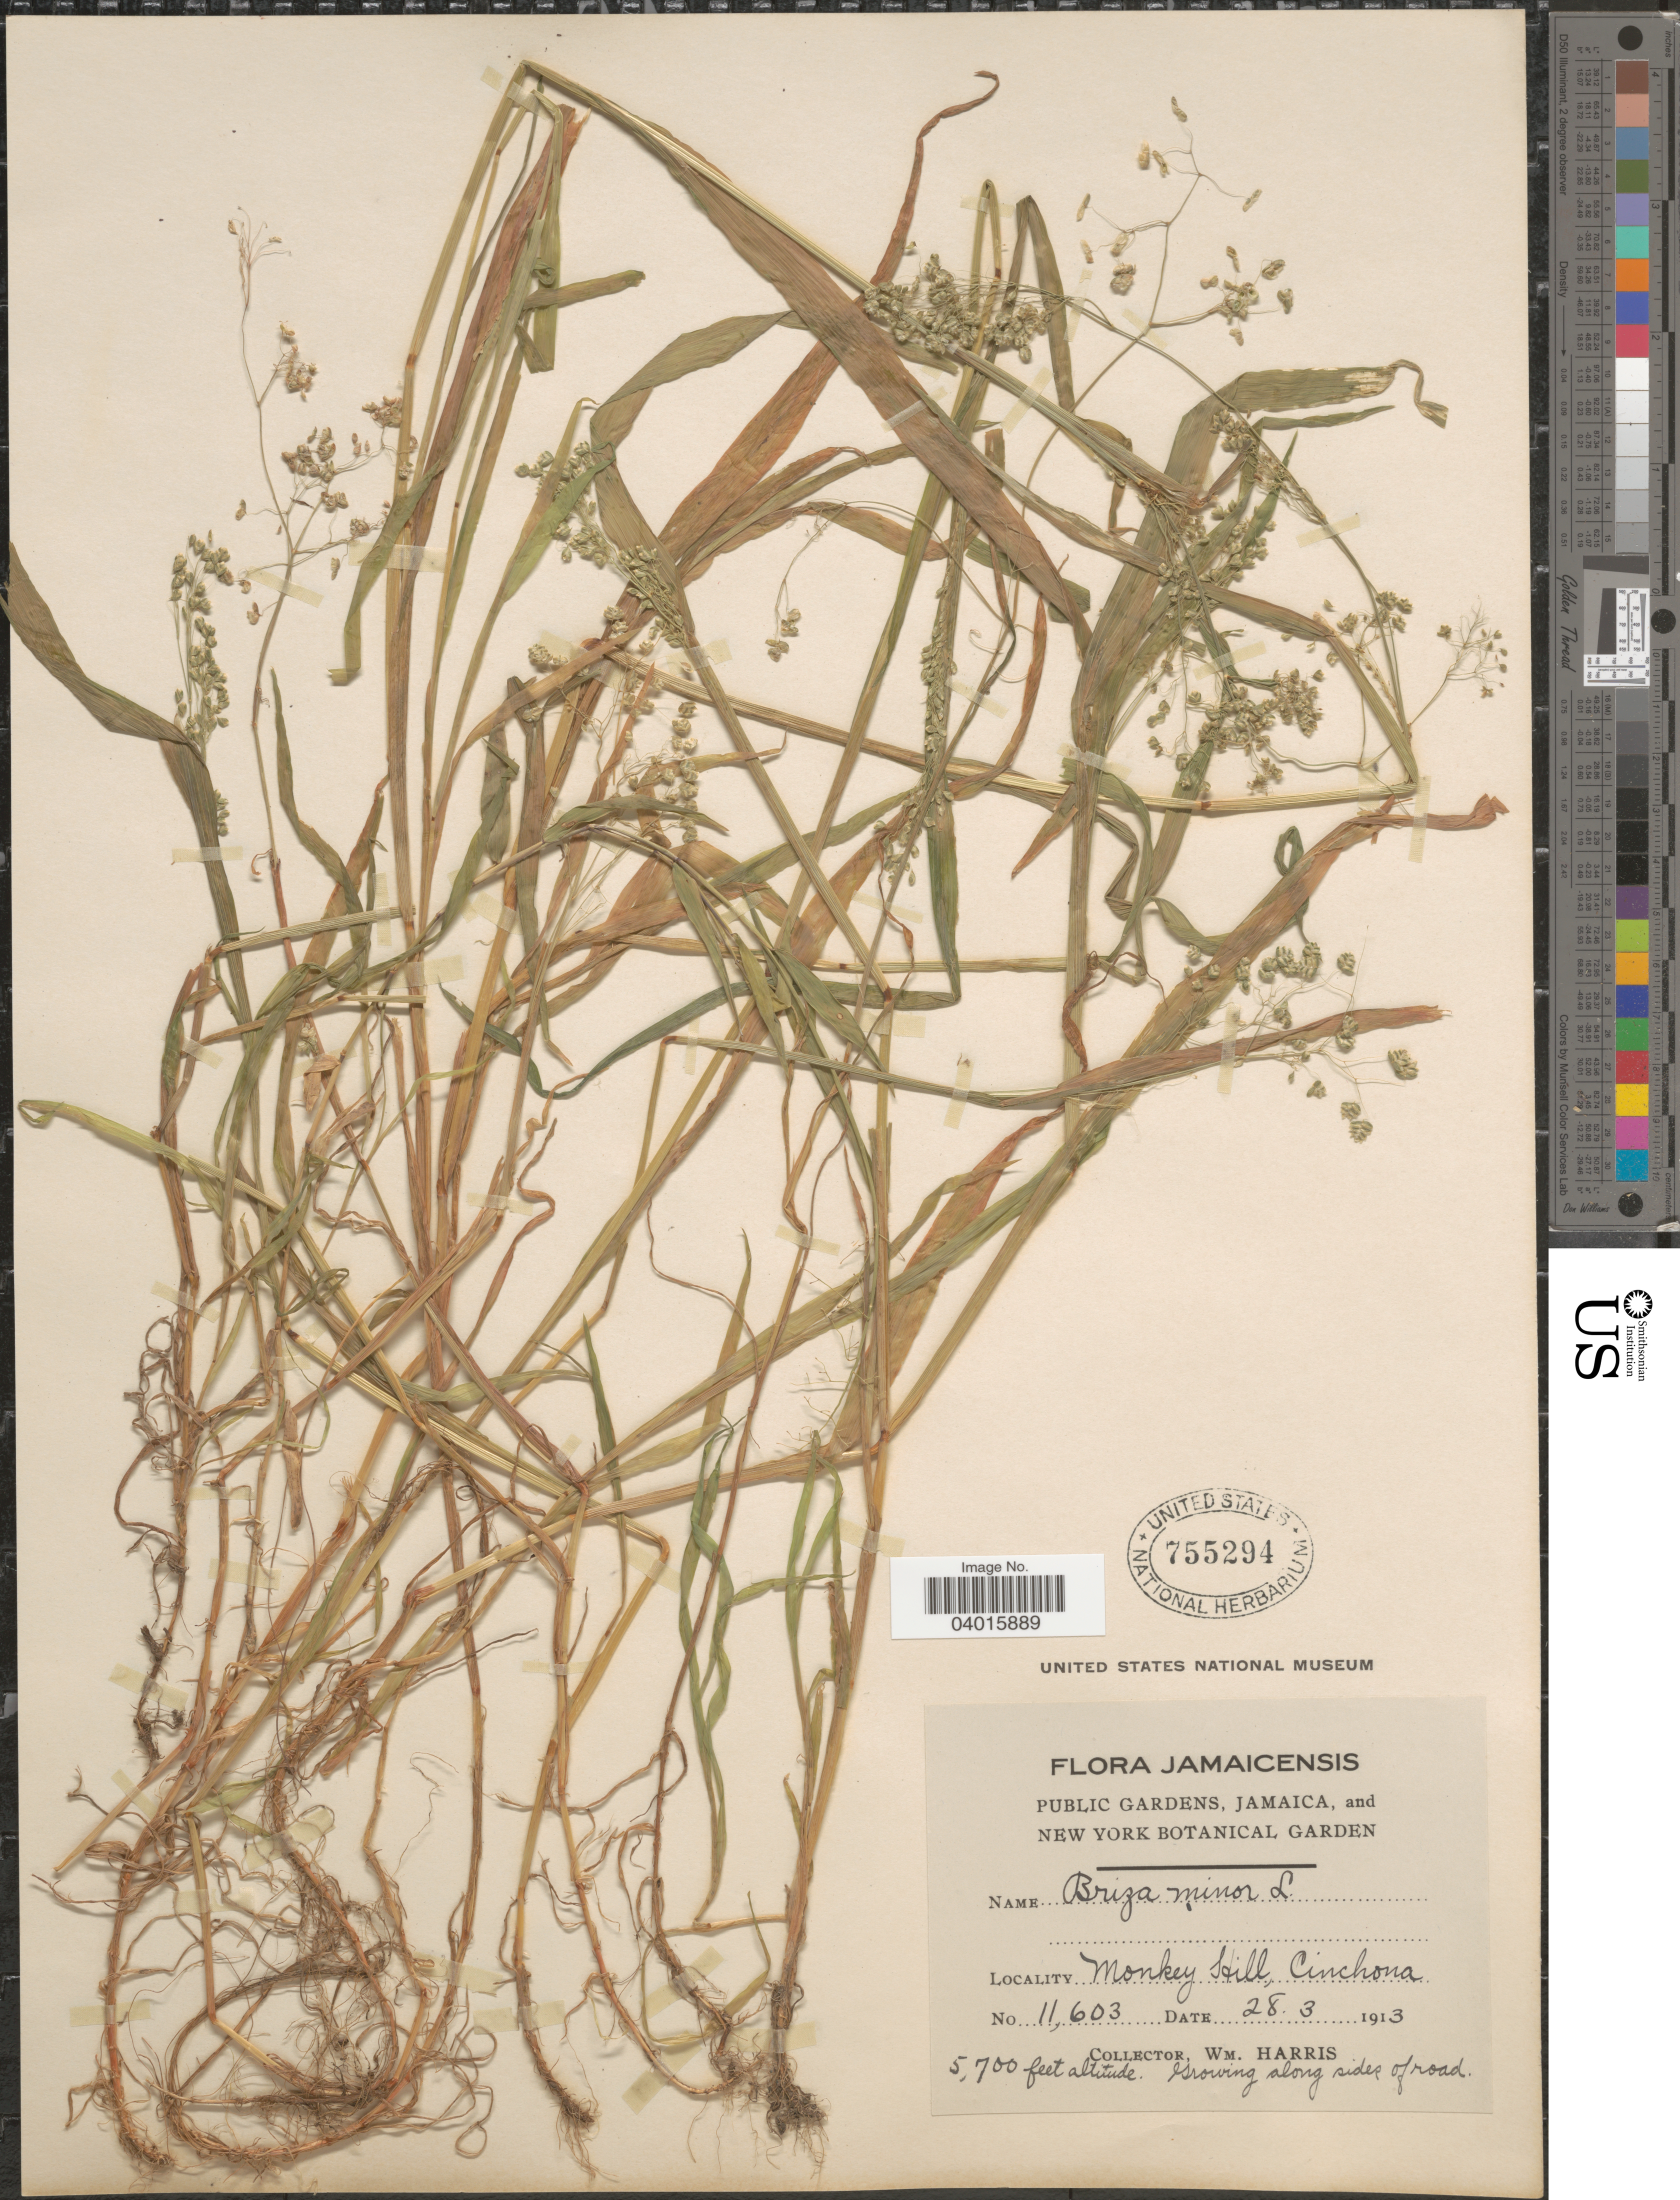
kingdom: Plantae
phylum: Tracheophyta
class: Liliopsida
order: Poales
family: Poaceae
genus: Briza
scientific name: Briza minor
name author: L.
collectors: W. H. Harris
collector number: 11603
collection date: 1913-03-28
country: Jamaica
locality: Monkey Hill, Cinchona.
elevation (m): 1737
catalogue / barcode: US 755294